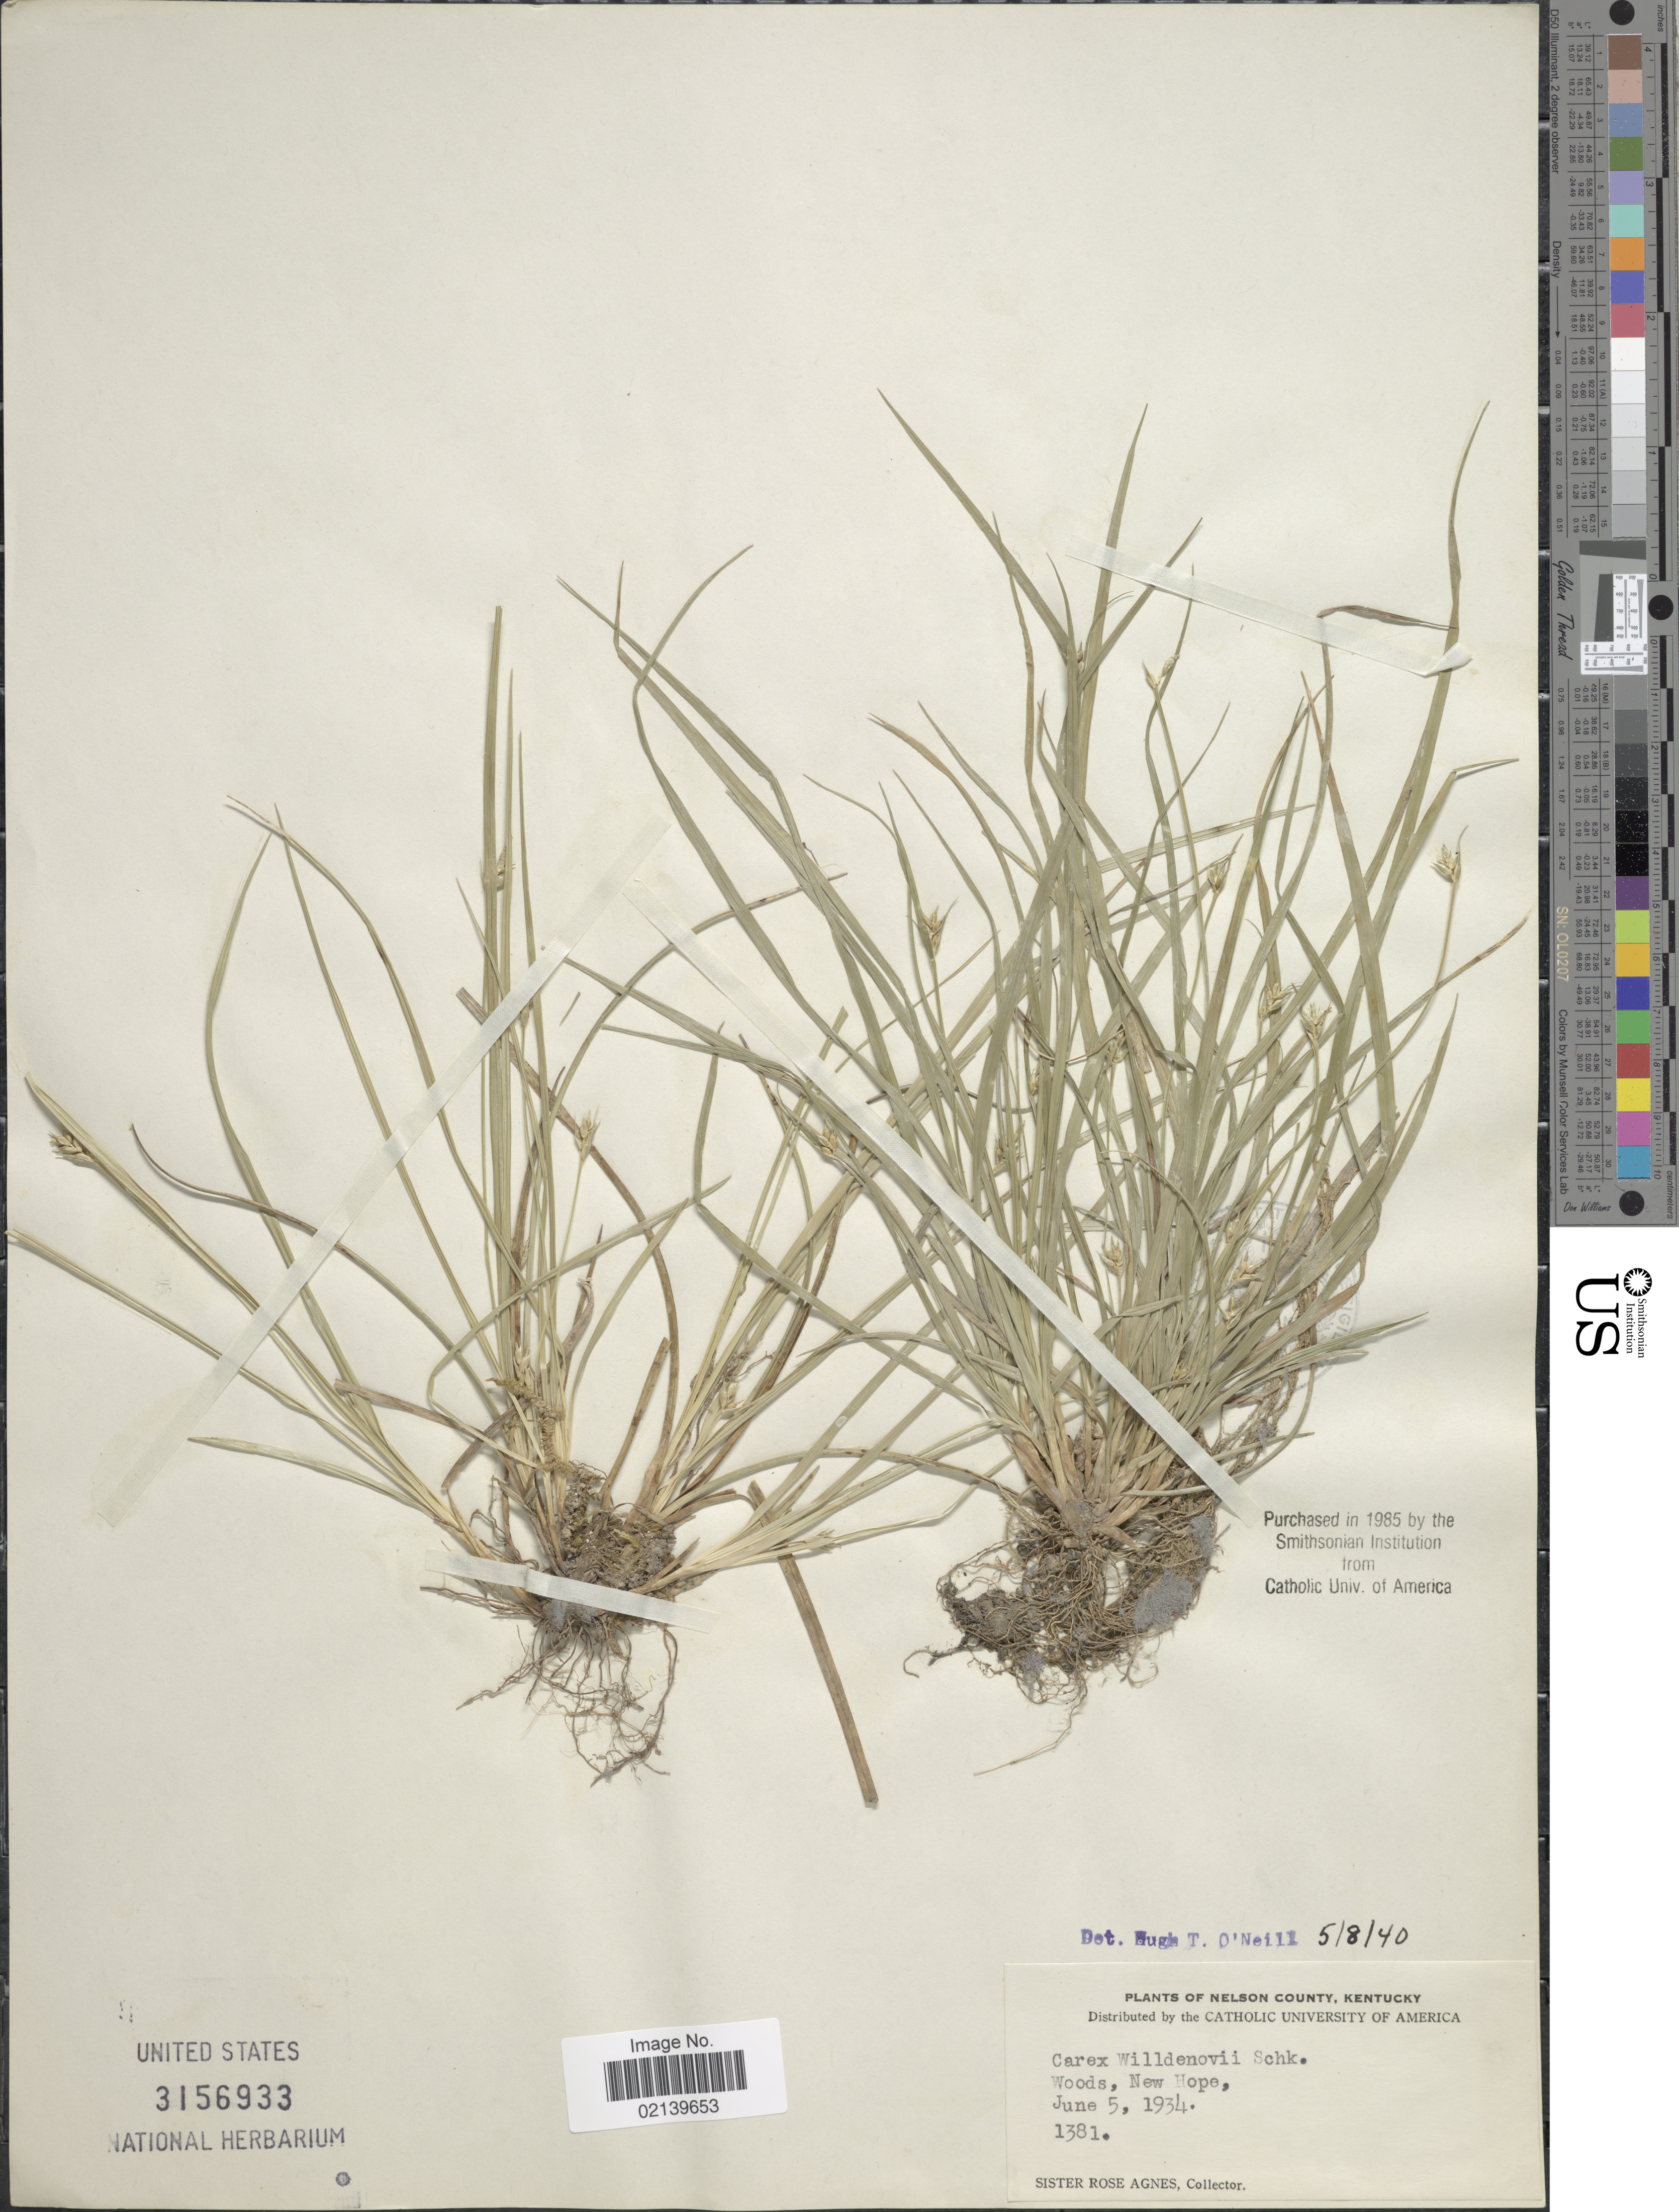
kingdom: Plantae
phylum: Tracheophyta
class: Liliopsida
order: Poales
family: Cyperaceae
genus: Carex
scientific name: Carex willdenowii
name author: Willd.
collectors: Sister Rose Agnes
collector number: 1381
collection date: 1934-06-05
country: United States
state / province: Kentucky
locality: Nelson County, New Hope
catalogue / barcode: US 3156933